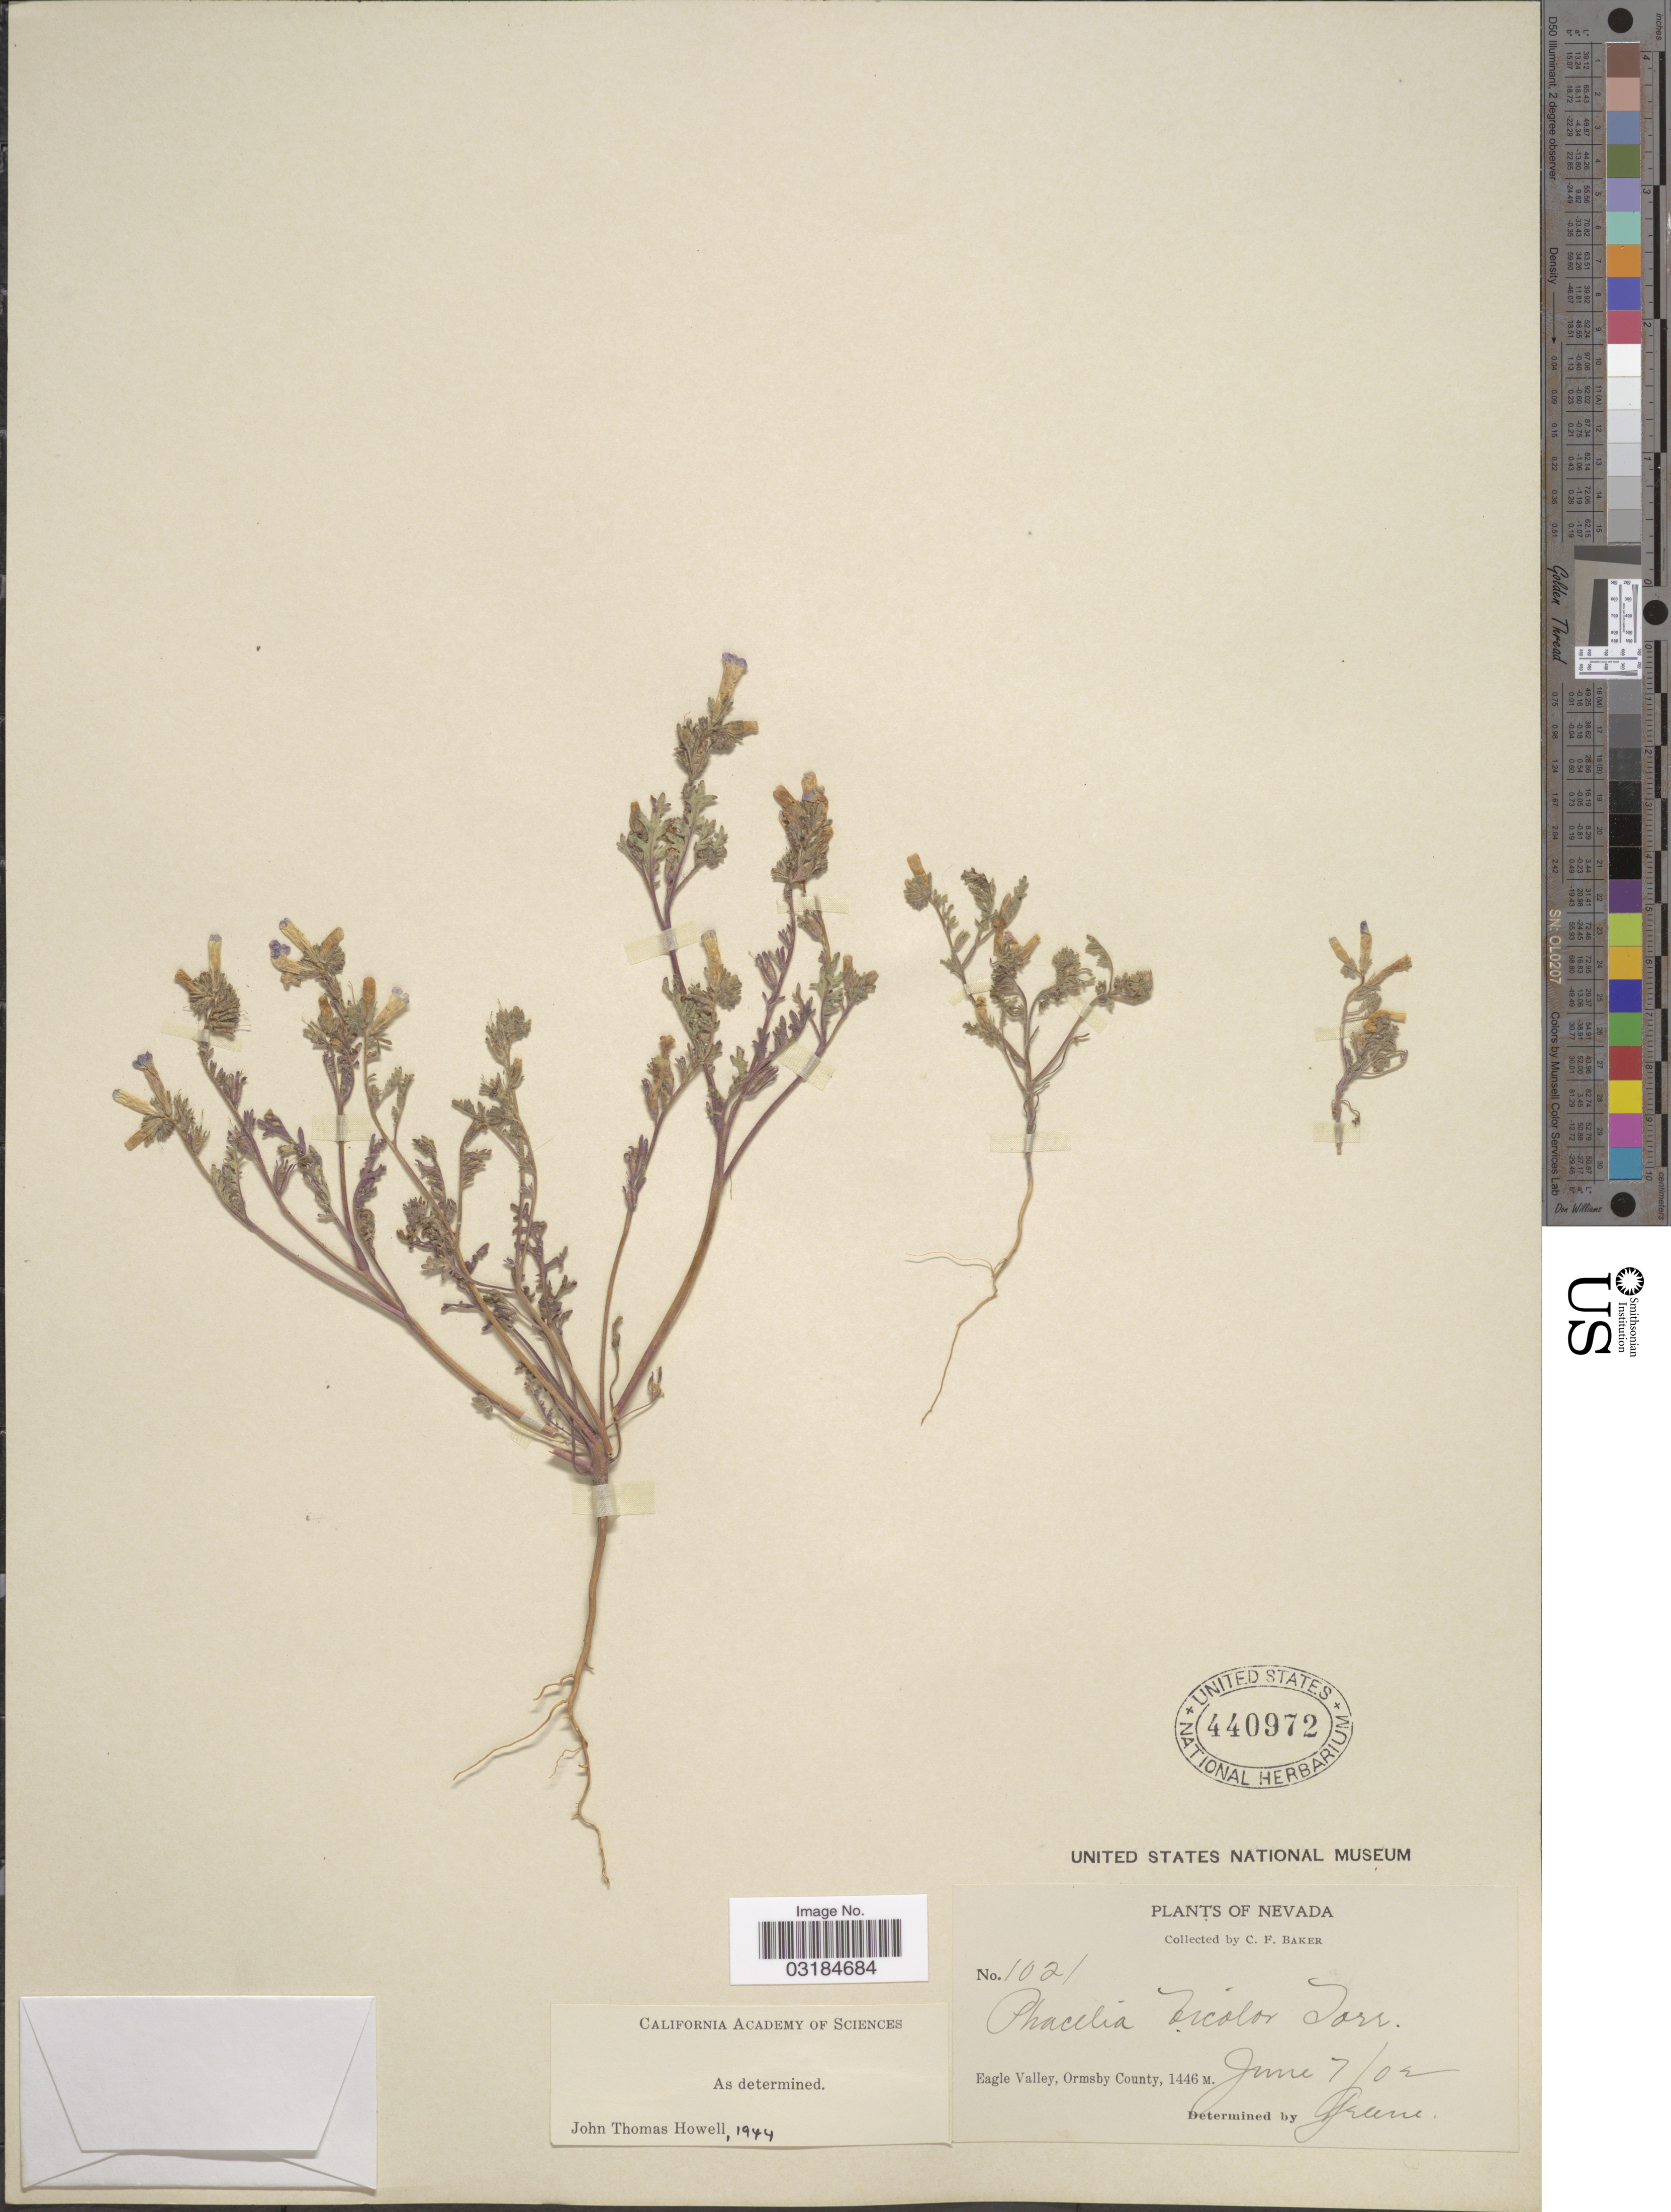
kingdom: Plantae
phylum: Tracheophyta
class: Magnoliopsida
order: Boraginales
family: Hydrophyllaceae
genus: Phacelia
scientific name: Phacelia bicolor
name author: Torr. in C. King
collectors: C. F. Baker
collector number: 1021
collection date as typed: Transcribed d/m/y: 7/6/2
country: United States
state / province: Nevada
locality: Eagle Valley, Ormsby County.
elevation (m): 1446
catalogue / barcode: US 440972